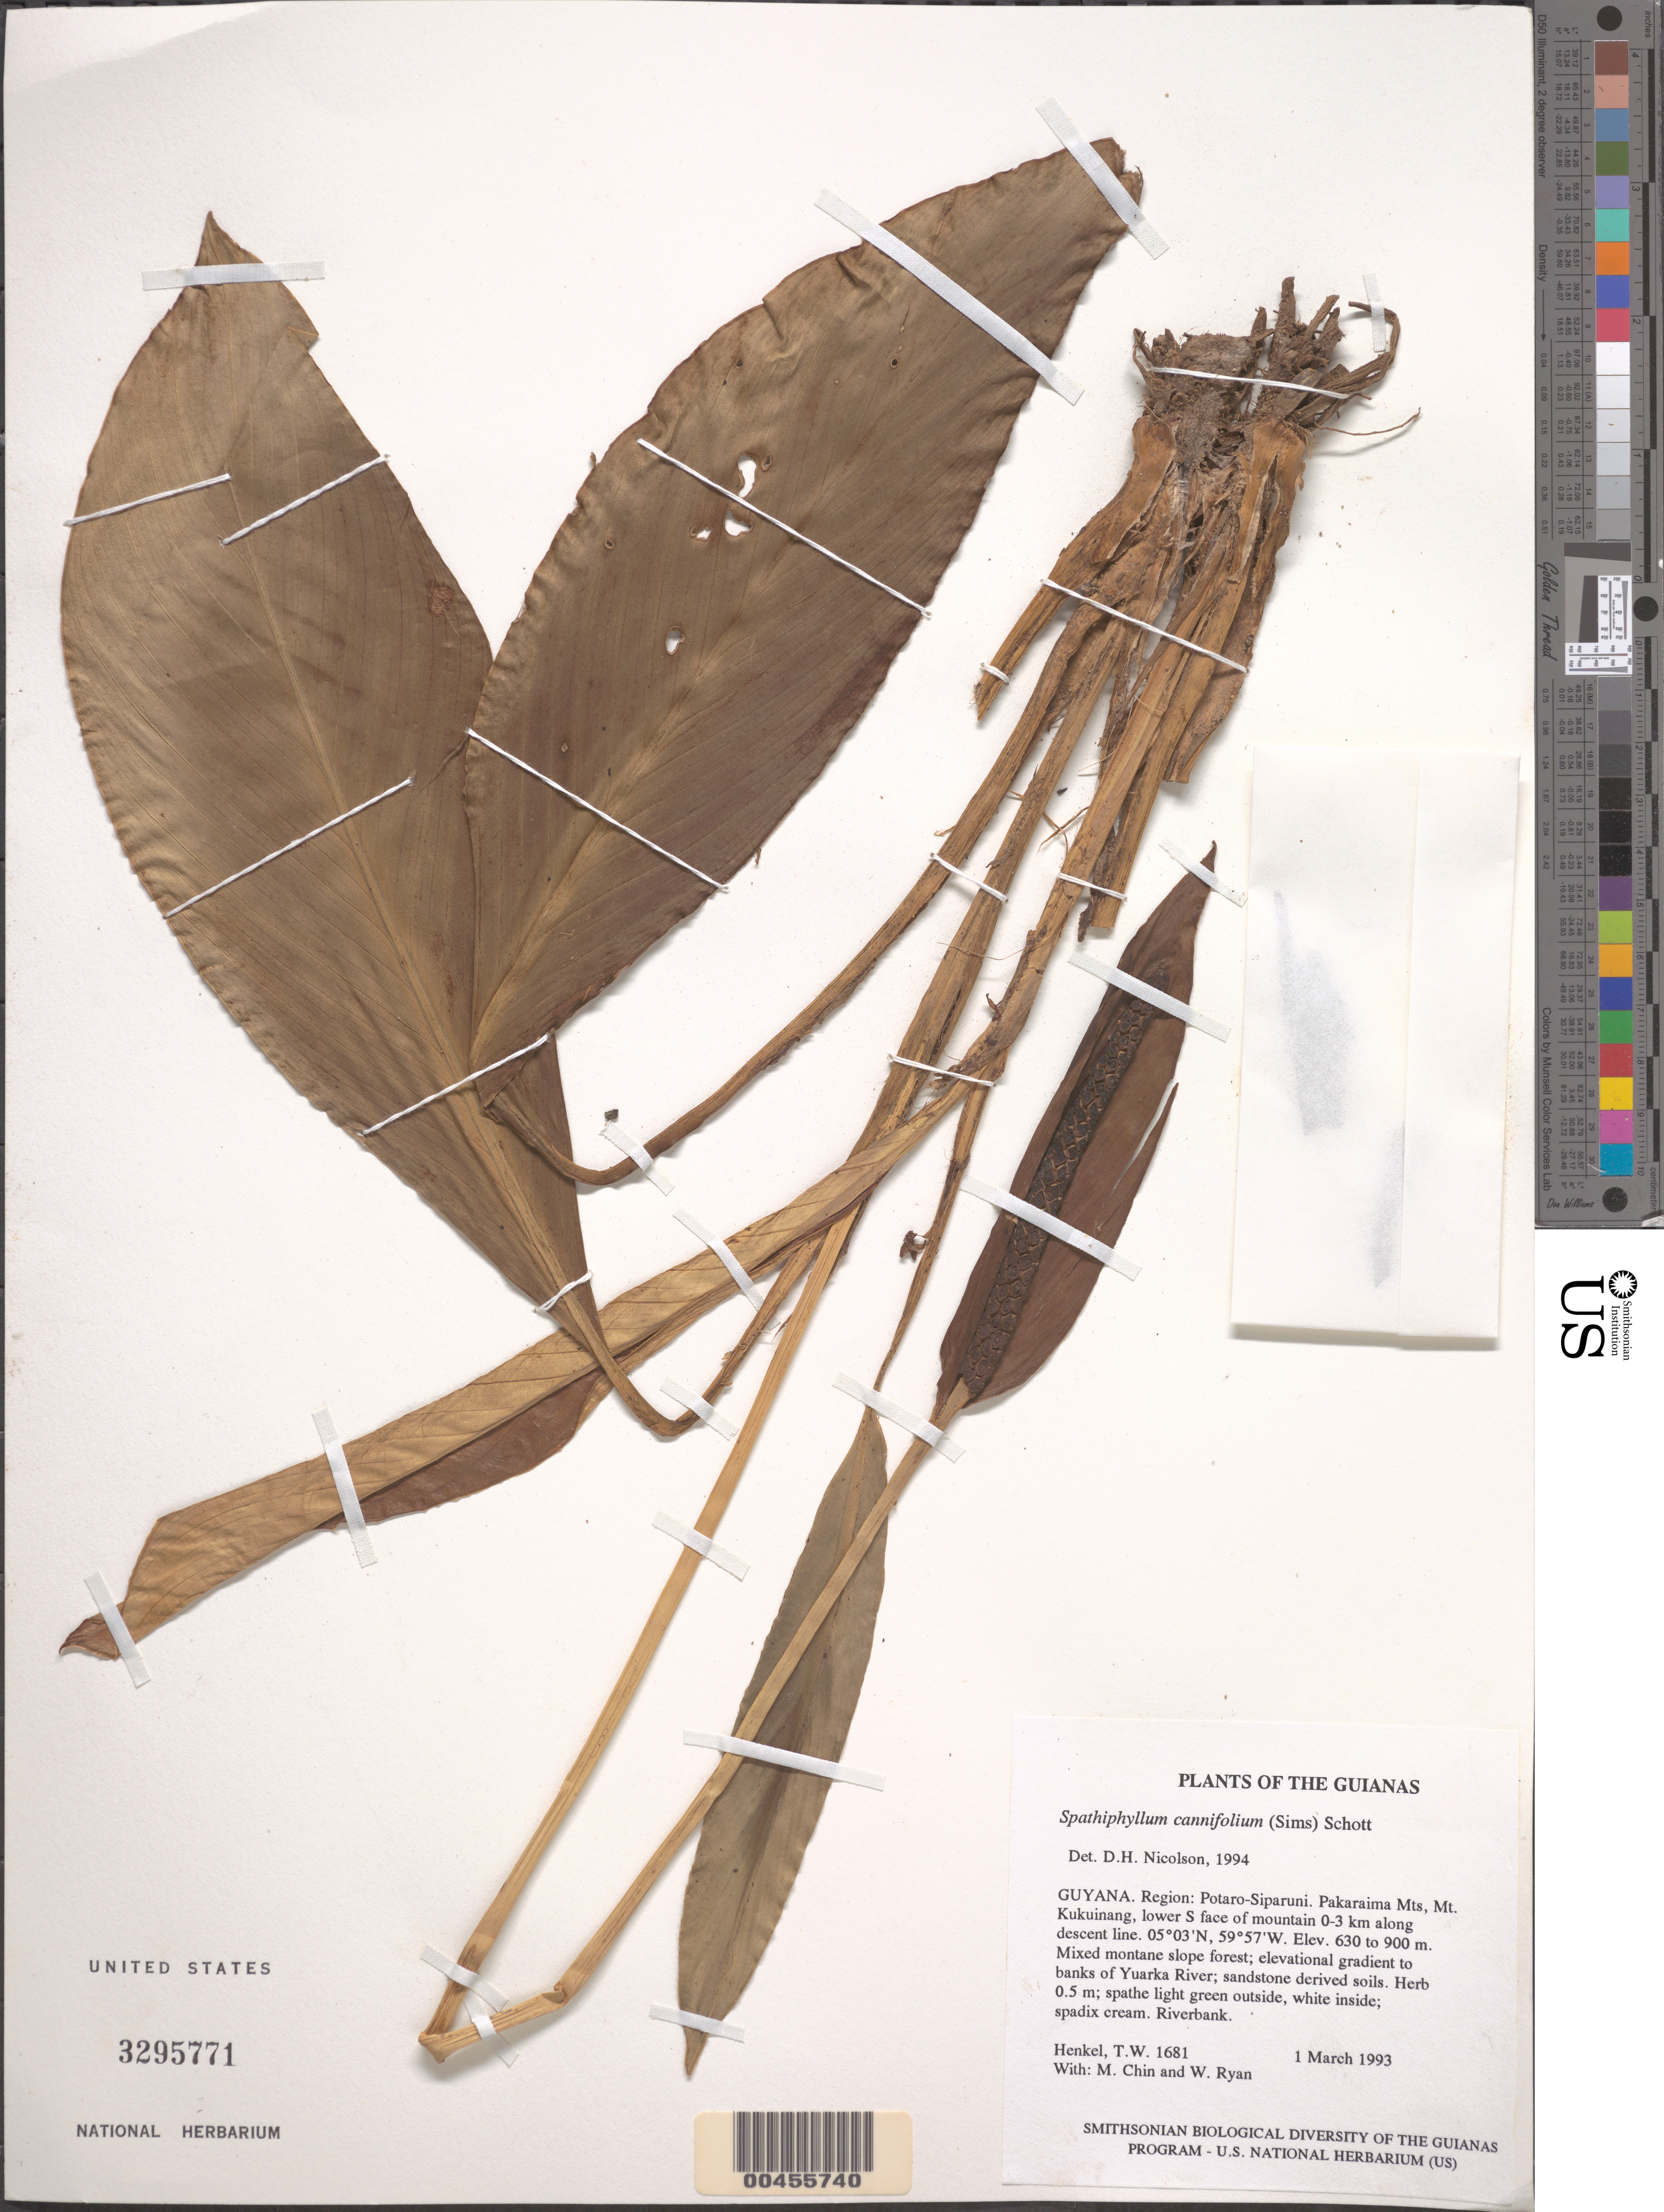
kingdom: Plantae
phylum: Tracheophyta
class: Liliopsida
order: Alismatales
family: Araceae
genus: Spathiphyllum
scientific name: Spathiphyllum cannifolium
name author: (Dryand. ex Sims) Schott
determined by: Nicolson, Dan H.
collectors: T. Henkel, M. Chin & W. Ryan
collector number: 1681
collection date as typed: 1 March 1993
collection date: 1993-03-01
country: Guyana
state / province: Potaro-Siparuni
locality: Pakaraima Mts, Mt. Kukuinang, lower S face of mountain 0-3 km along descent line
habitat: Mixed montane slope forest; elevational gradient to banks of Yuarka River; sandstone derived soils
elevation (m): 630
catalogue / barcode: US 3295771